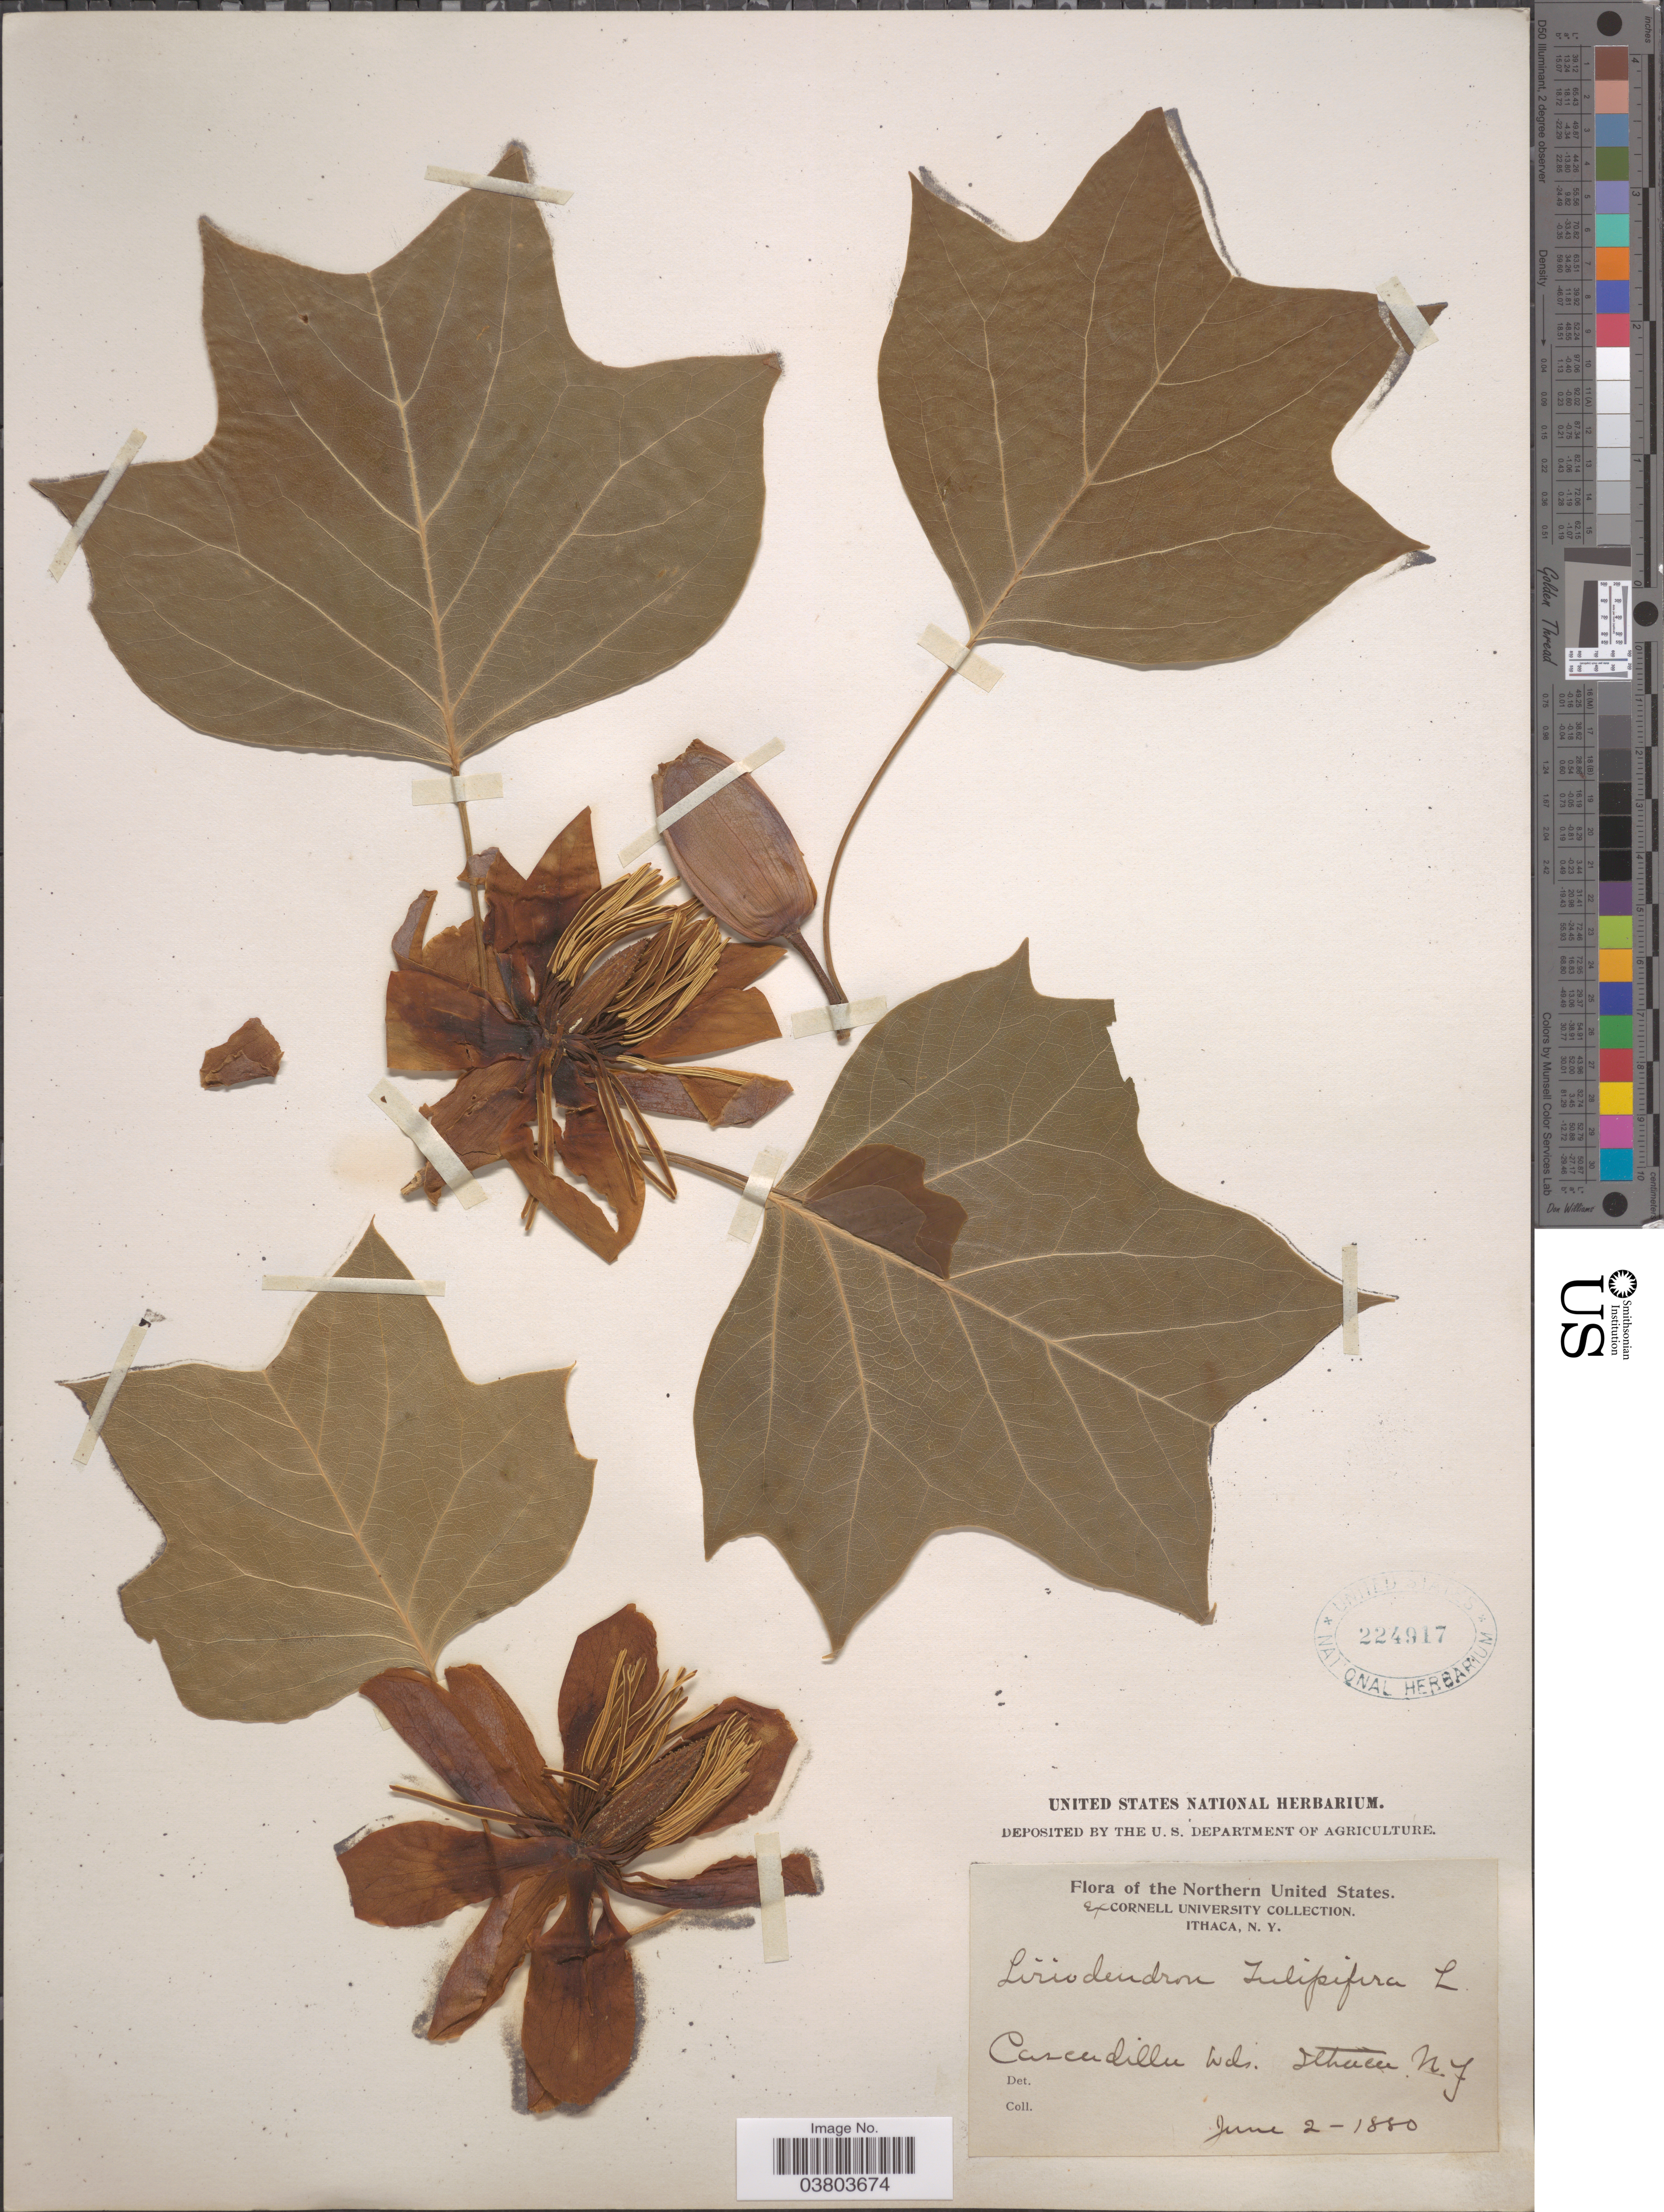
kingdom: Plantae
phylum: Tracheophyta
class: Magnoliopsida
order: Magnoliales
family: Magnoliaceae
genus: Liriodendron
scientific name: Liriodendron tulipifera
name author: L.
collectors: Cornell University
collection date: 1880-06-02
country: United States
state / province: New York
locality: The Northen United States. Ithaca.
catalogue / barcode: US 224917